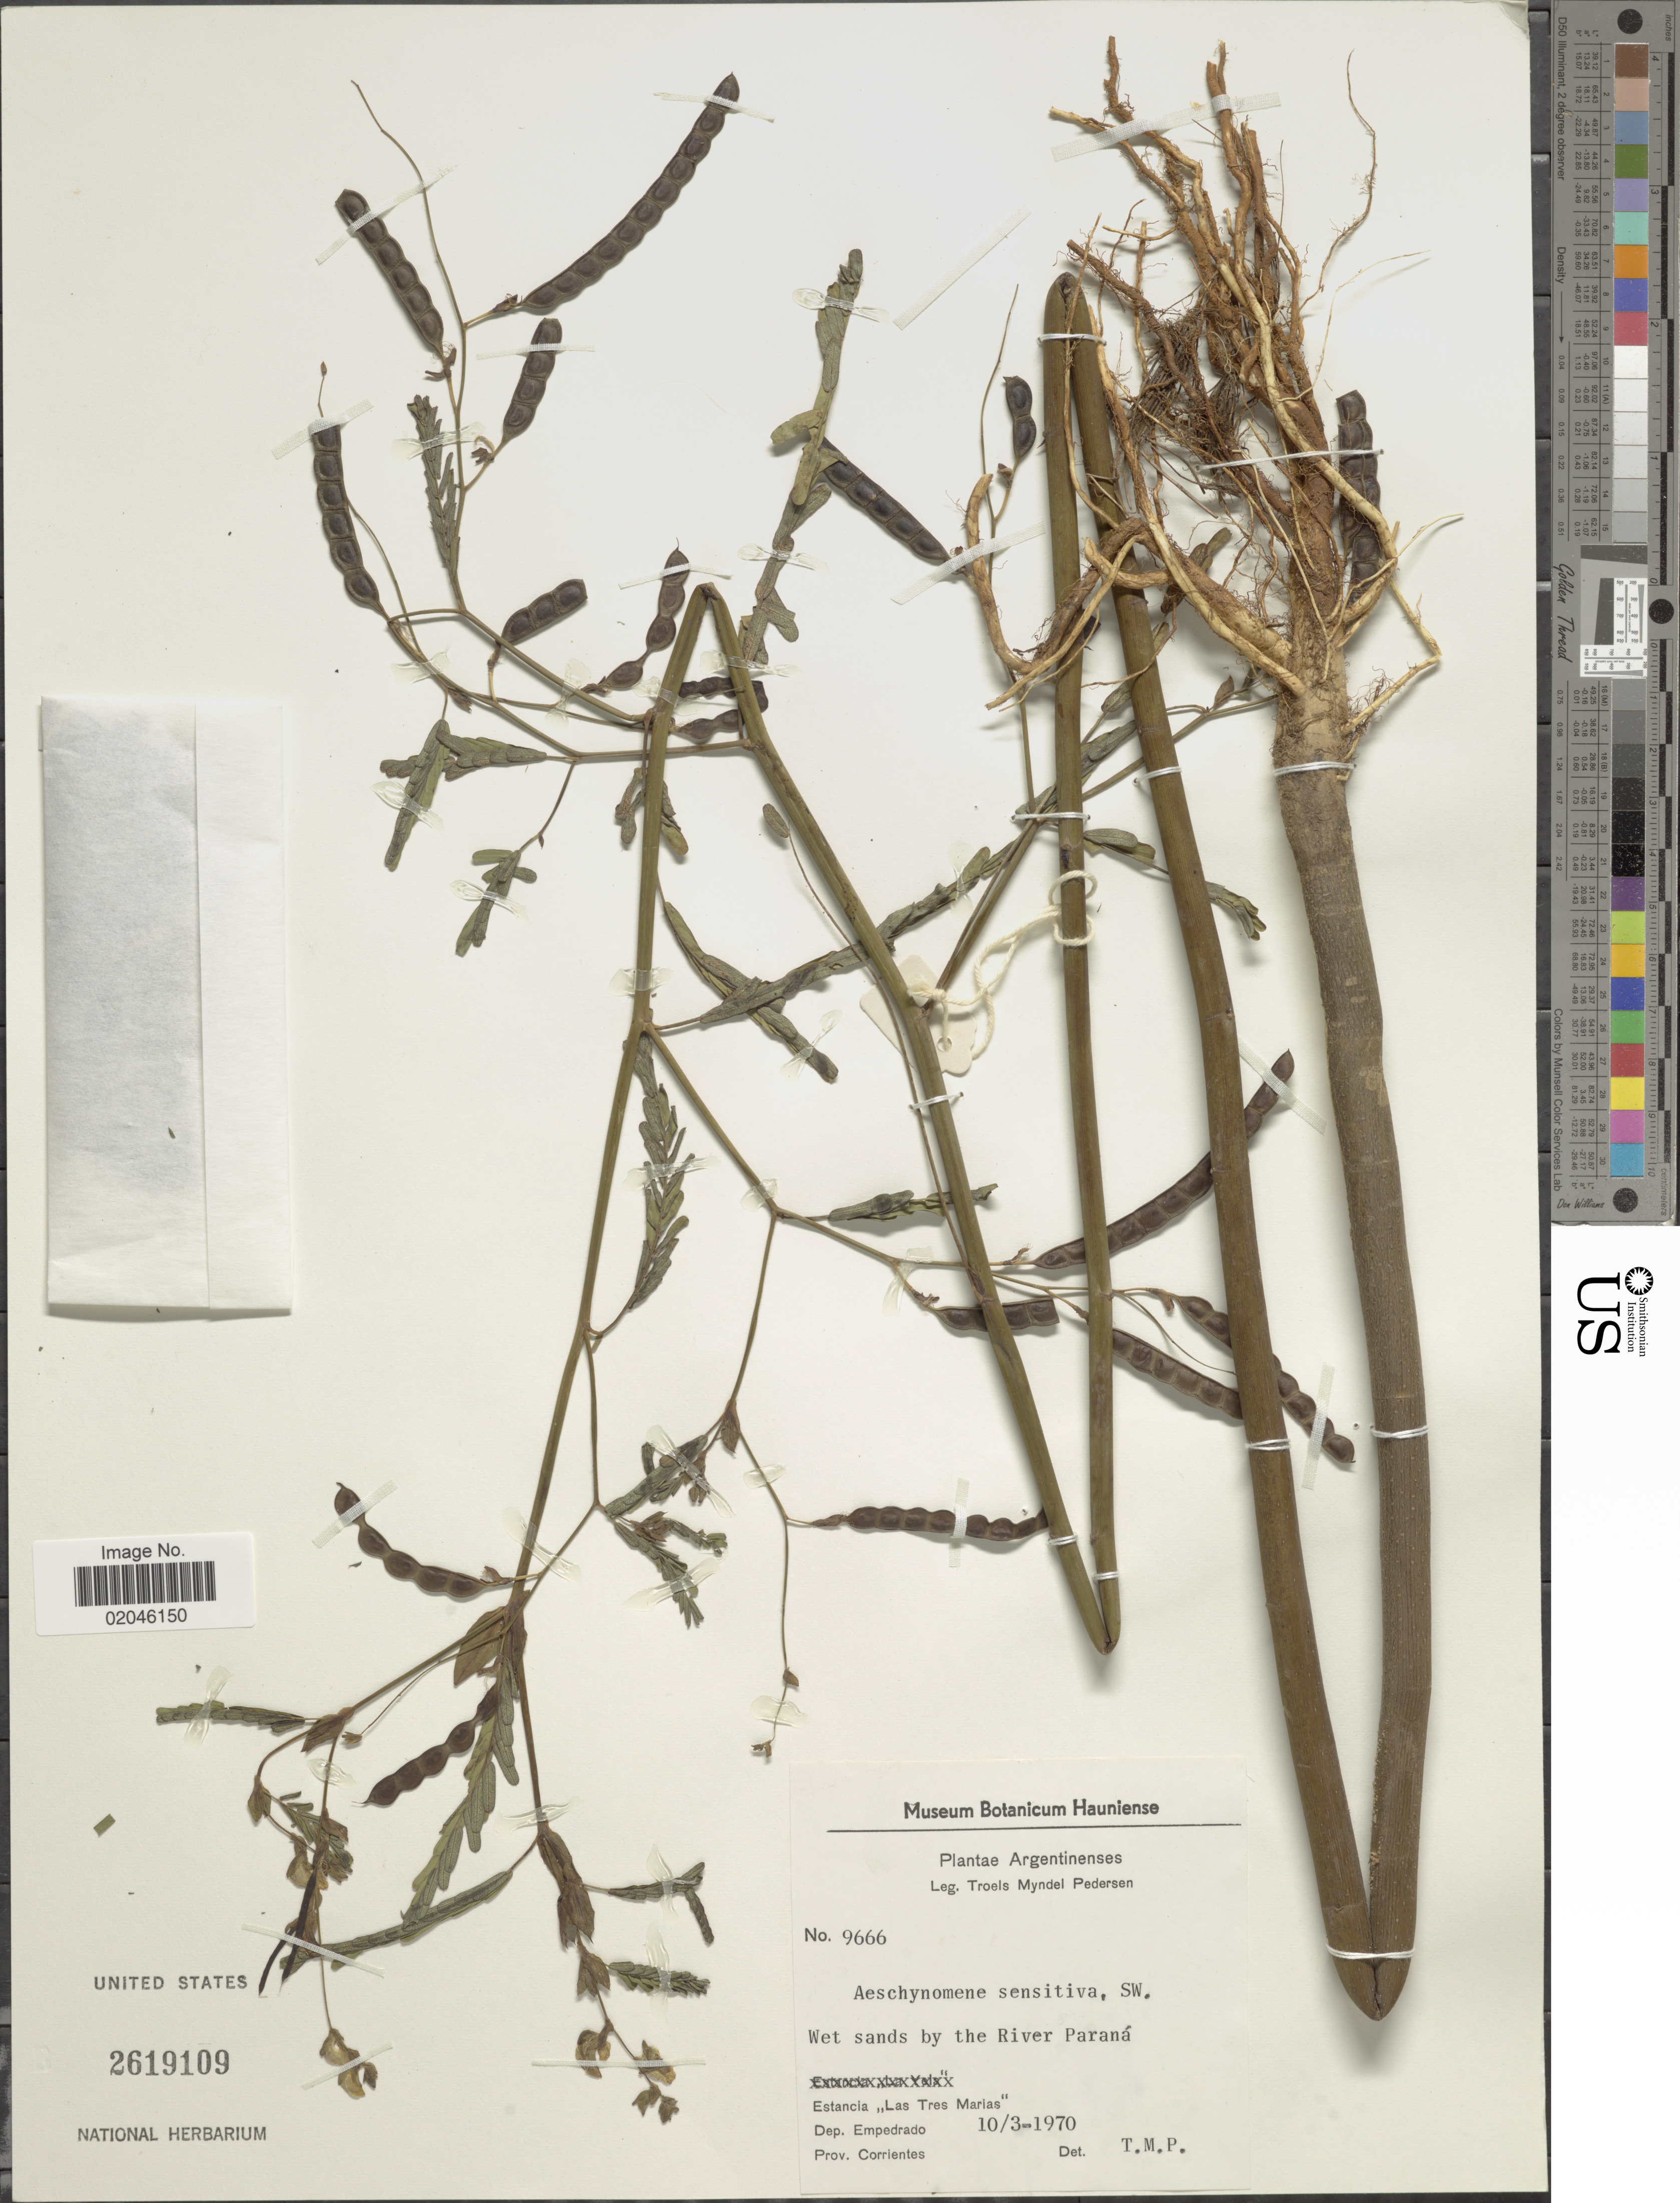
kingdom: Plantae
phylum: Tracheophyta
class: Magnoliopsida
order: Fabales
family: Fabaceae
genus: Aeschynomene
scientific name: Aeschynomene sensitiva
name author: Sw.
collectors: T. Pederson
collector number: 9666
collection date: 1970-03-10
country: Argentina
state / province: Corrientes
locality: Wet sands by the River Parana, Estancia "Las Tres Marias", Dep. Empedrado.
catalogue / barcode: US 2619109